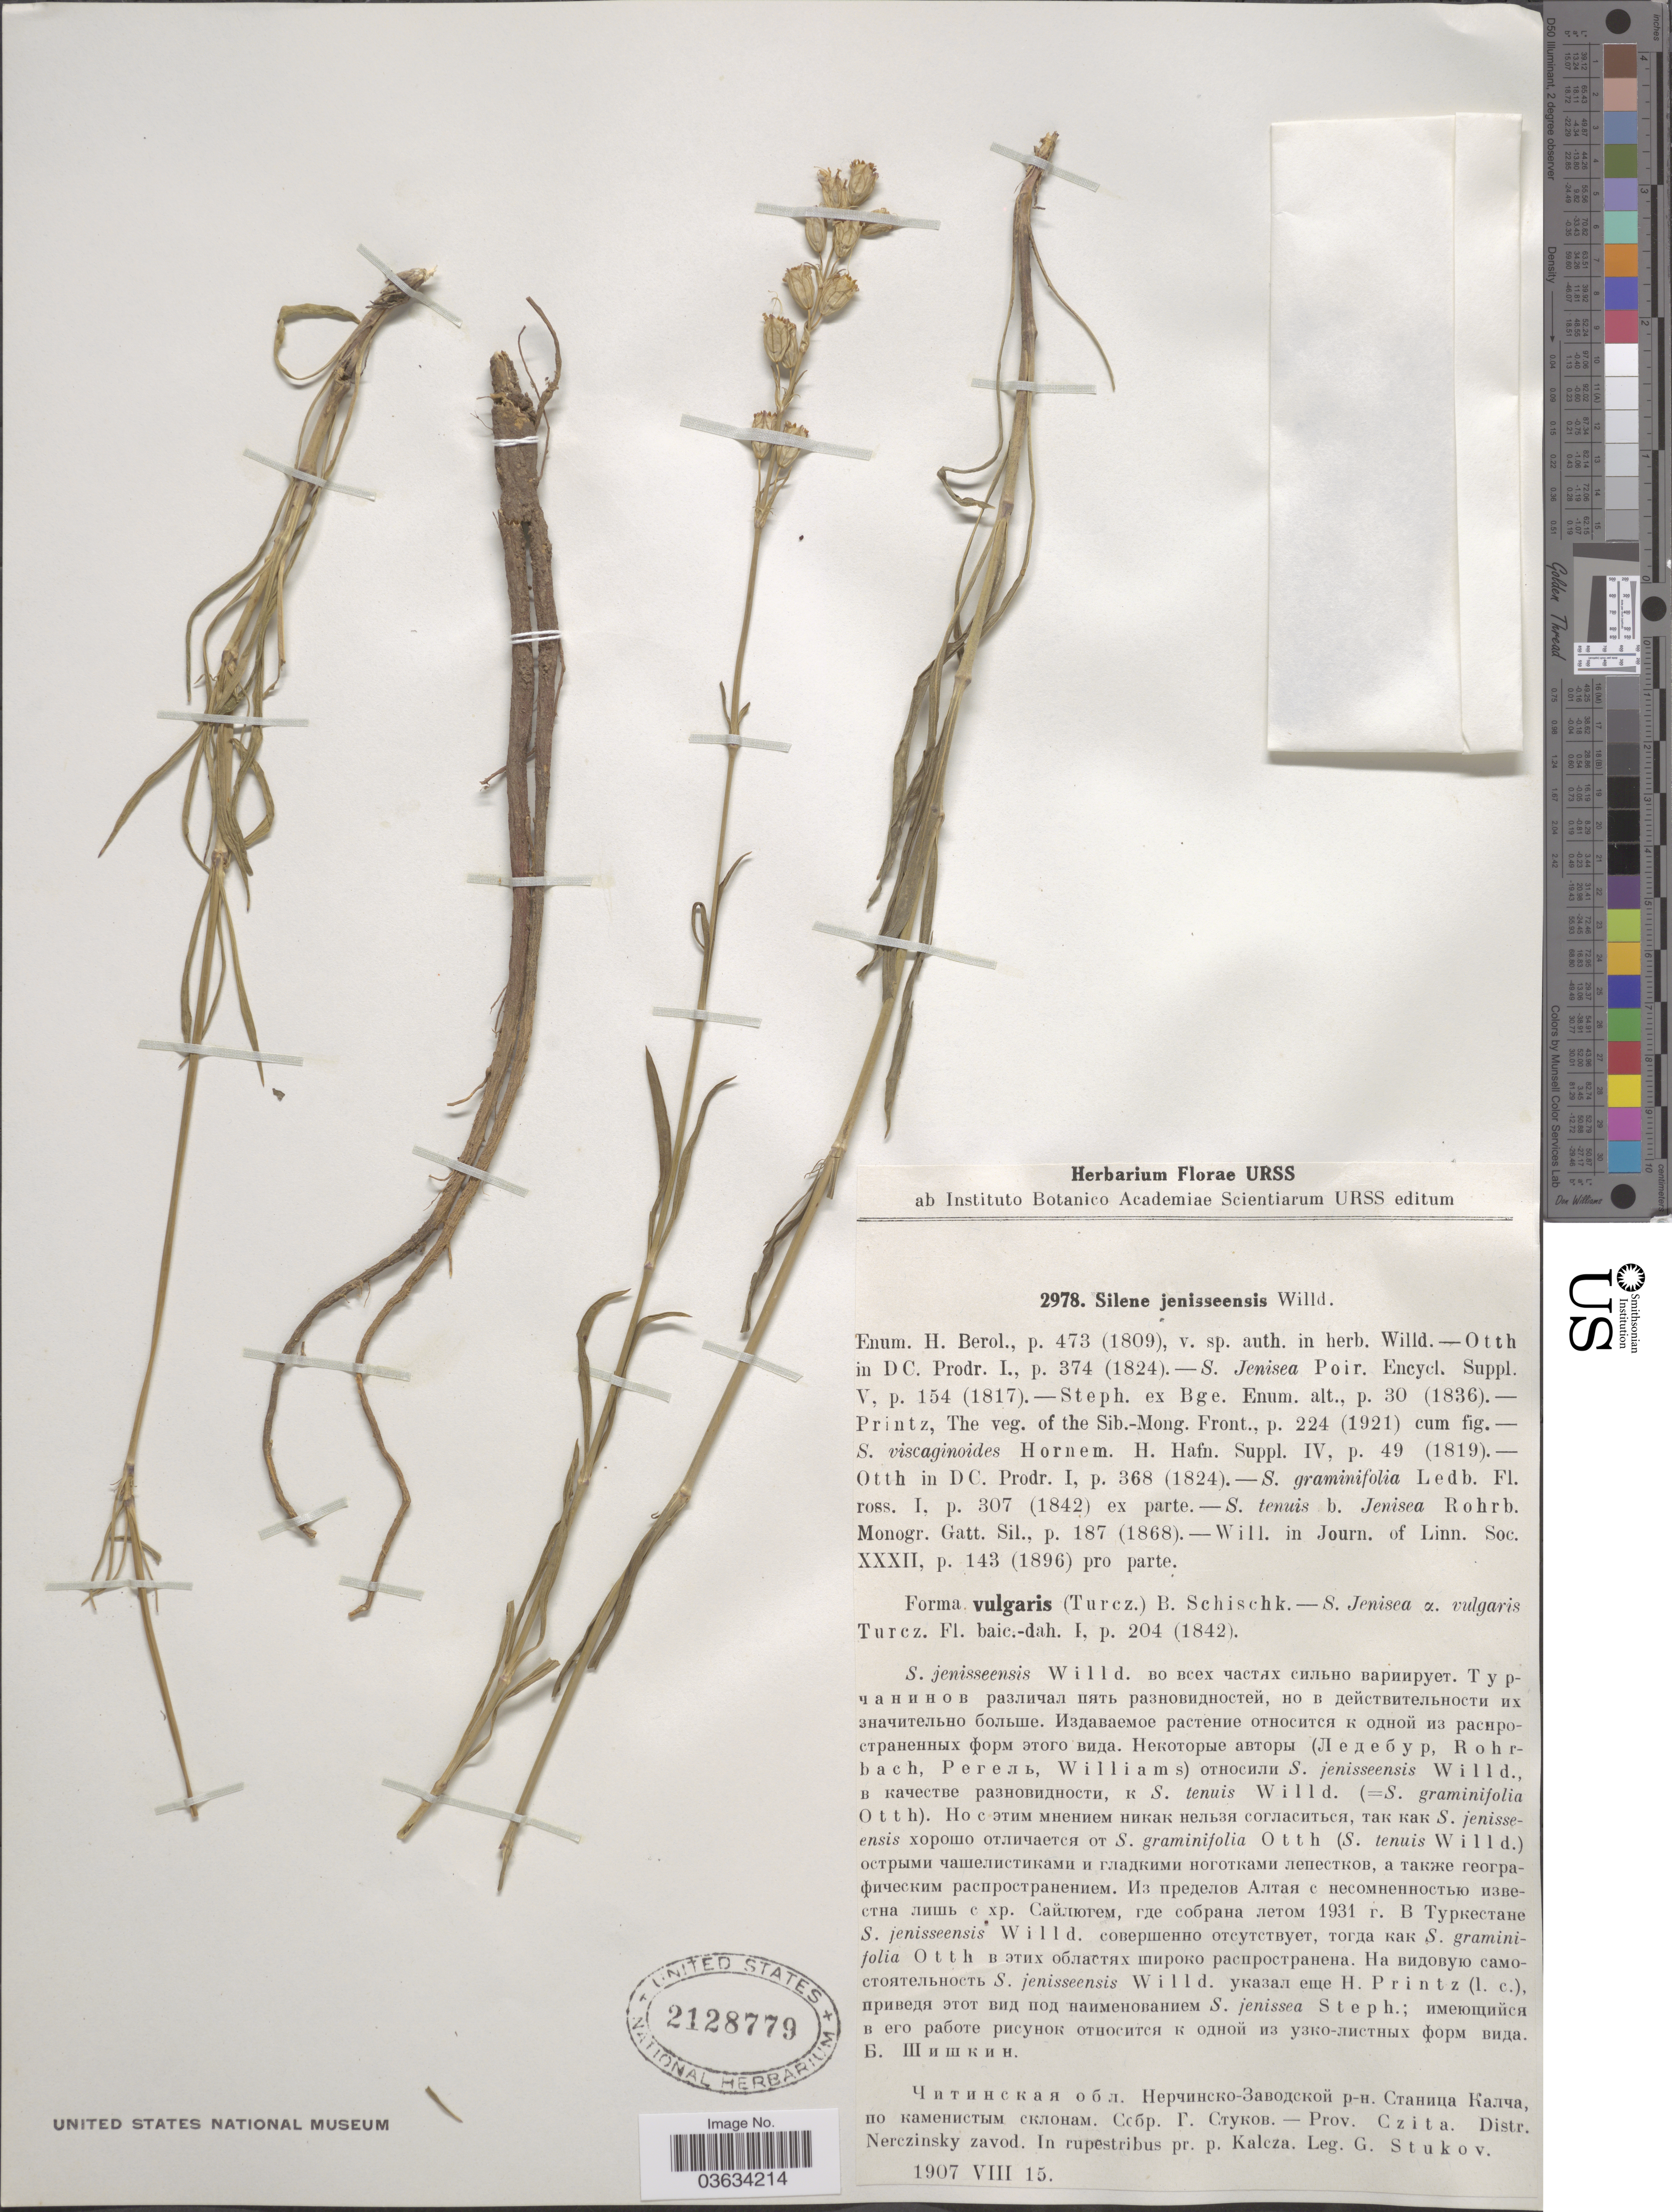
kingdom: Plantae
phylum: Tracheophyta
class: Magnoliopsida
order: Caryophyllales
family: Caryophyllaceae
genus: Silene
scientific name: Silene jenisseensis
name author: Willd.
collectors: G. Stukov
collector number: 2978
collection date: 1907-08-15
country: Russian Federation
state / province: Zabaykalsky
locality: Prov. Czita. Distr. Nerczinsky zavod. In rupestribus pr. p. Kalcza.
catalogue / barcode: US 2128779